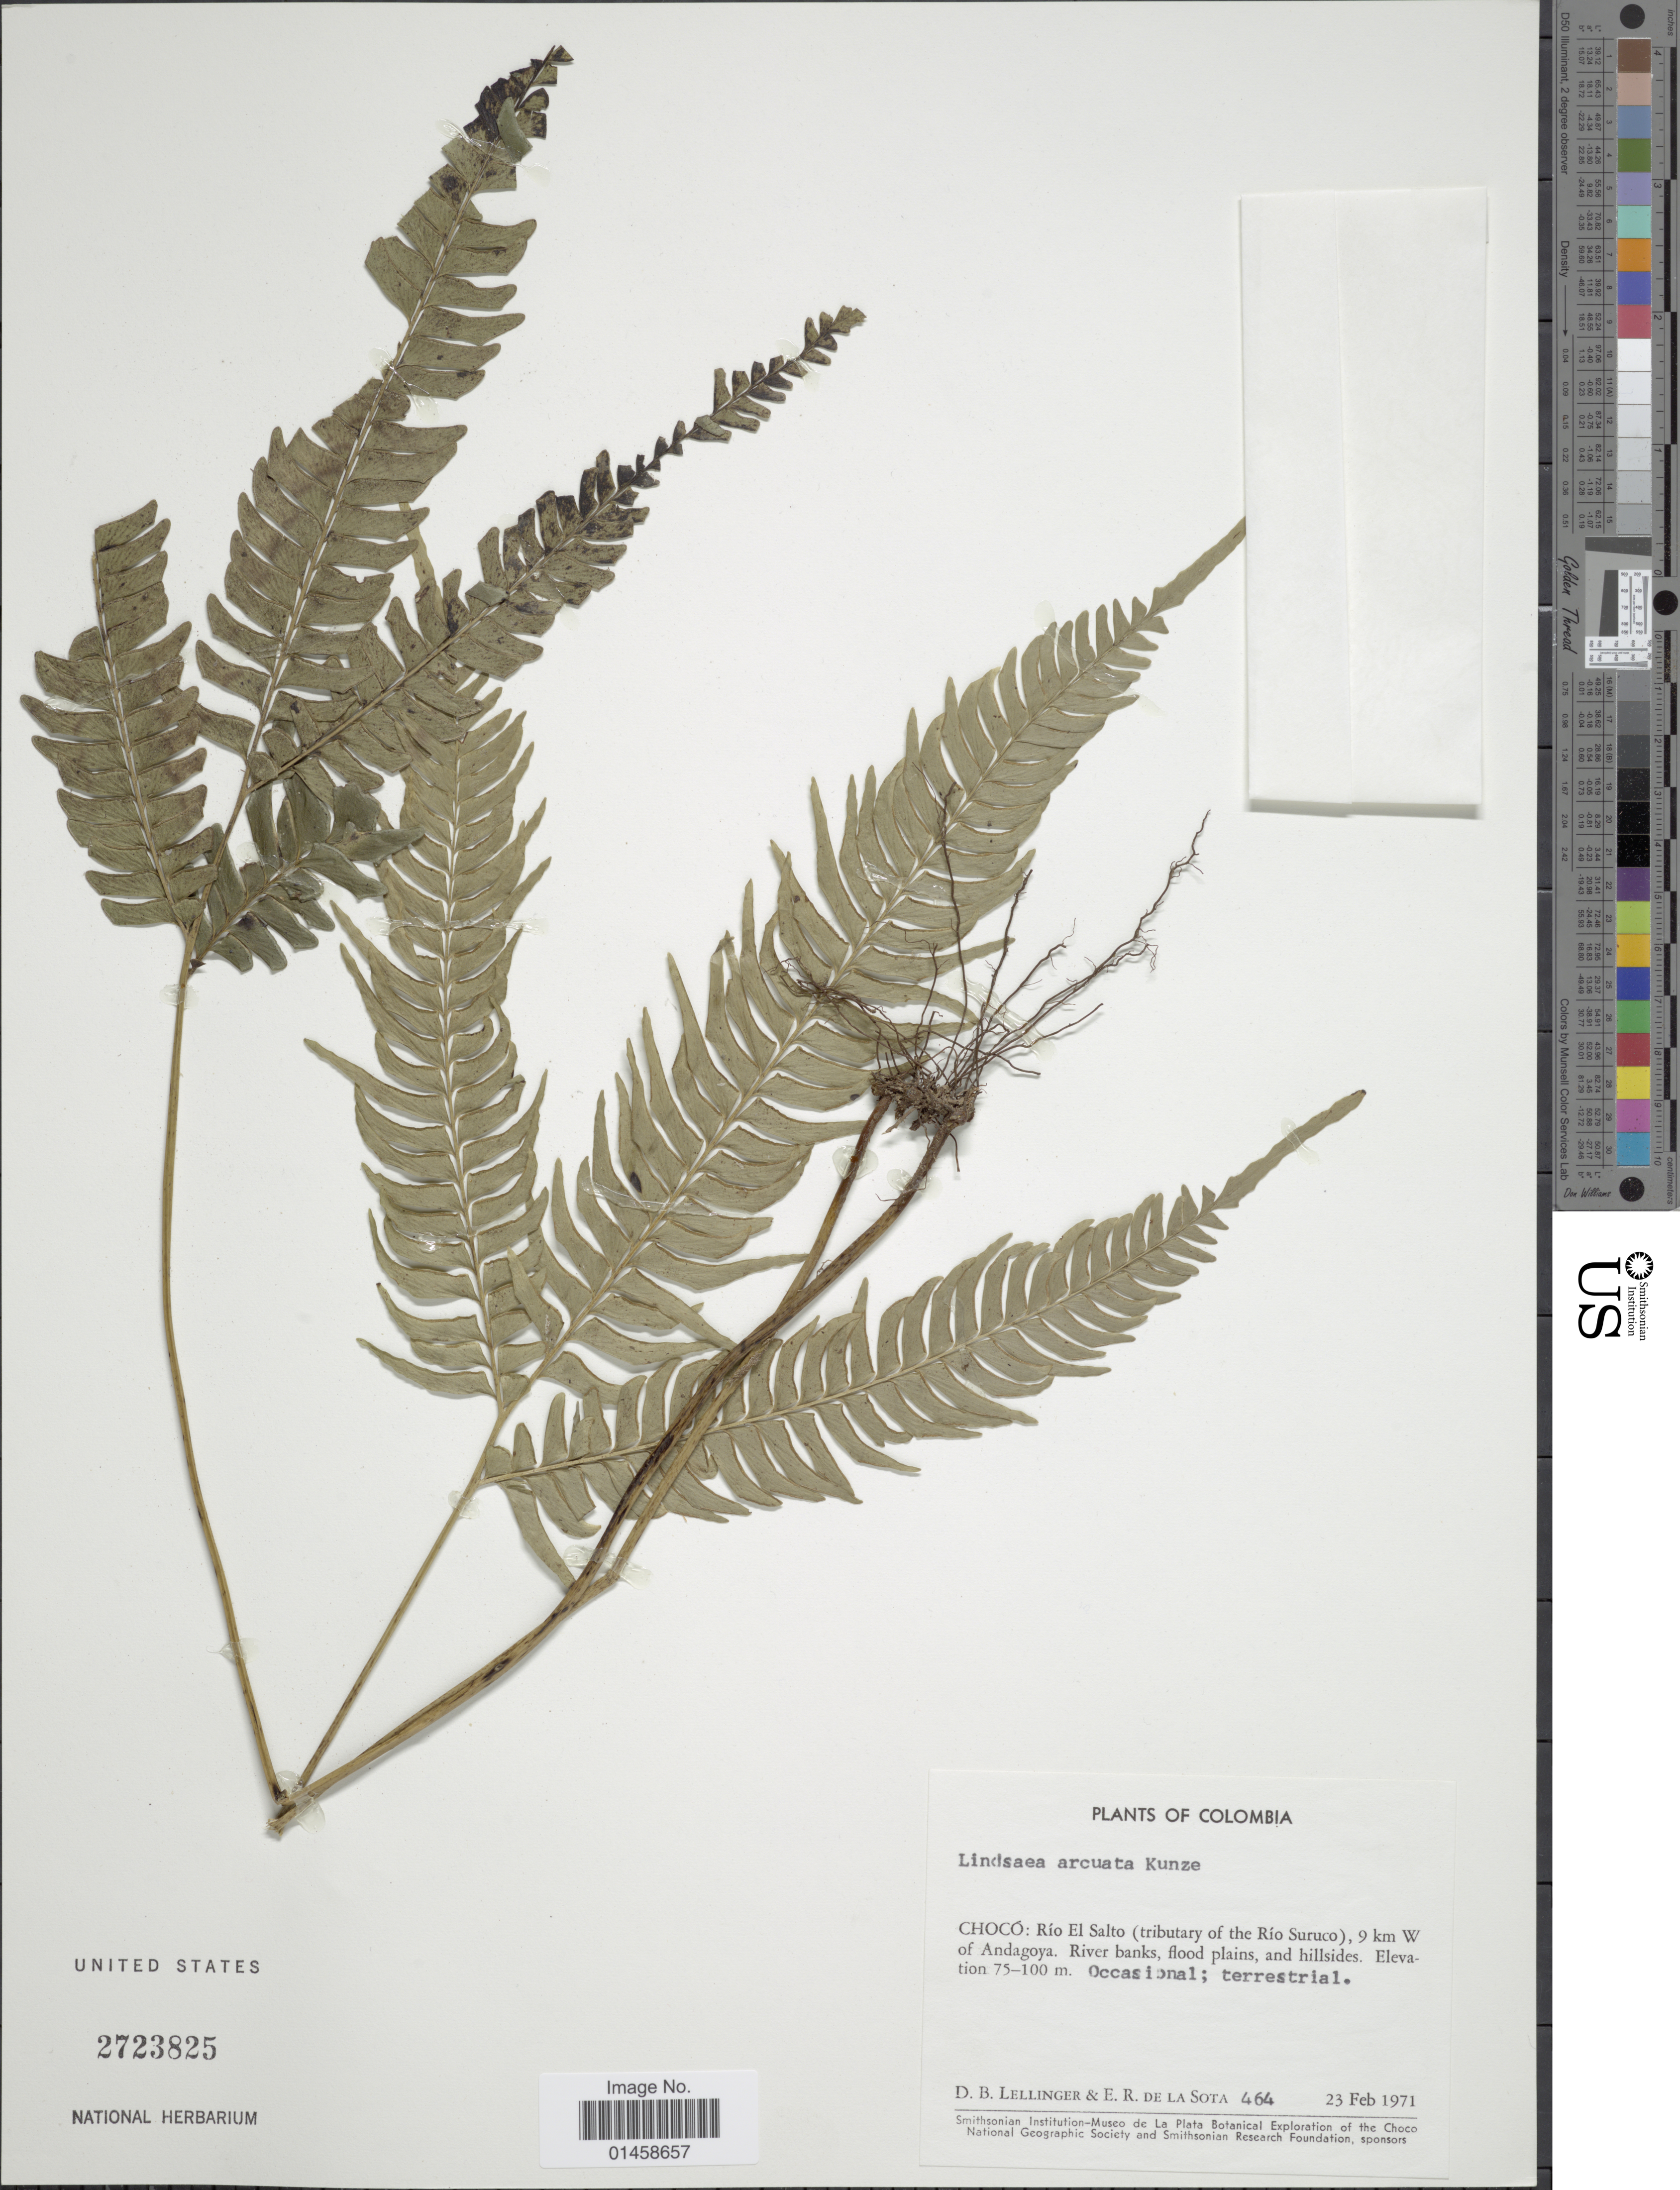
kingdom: Plantae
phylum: Tracheophyta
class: Polypodiopsida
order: Polypodiales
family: Lindsaeaceae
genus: Lindsaea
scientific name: Lindsaea arcuata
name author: Kunze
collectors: D. B. Lellinger & E. R. de la Sota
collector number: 464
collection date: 1971-02-23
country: Colombia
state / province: Chocó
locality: Río El Salto (tributary of the Río Suruco), 9 km W of Andagoya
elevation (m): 75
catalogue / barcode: US 2723825